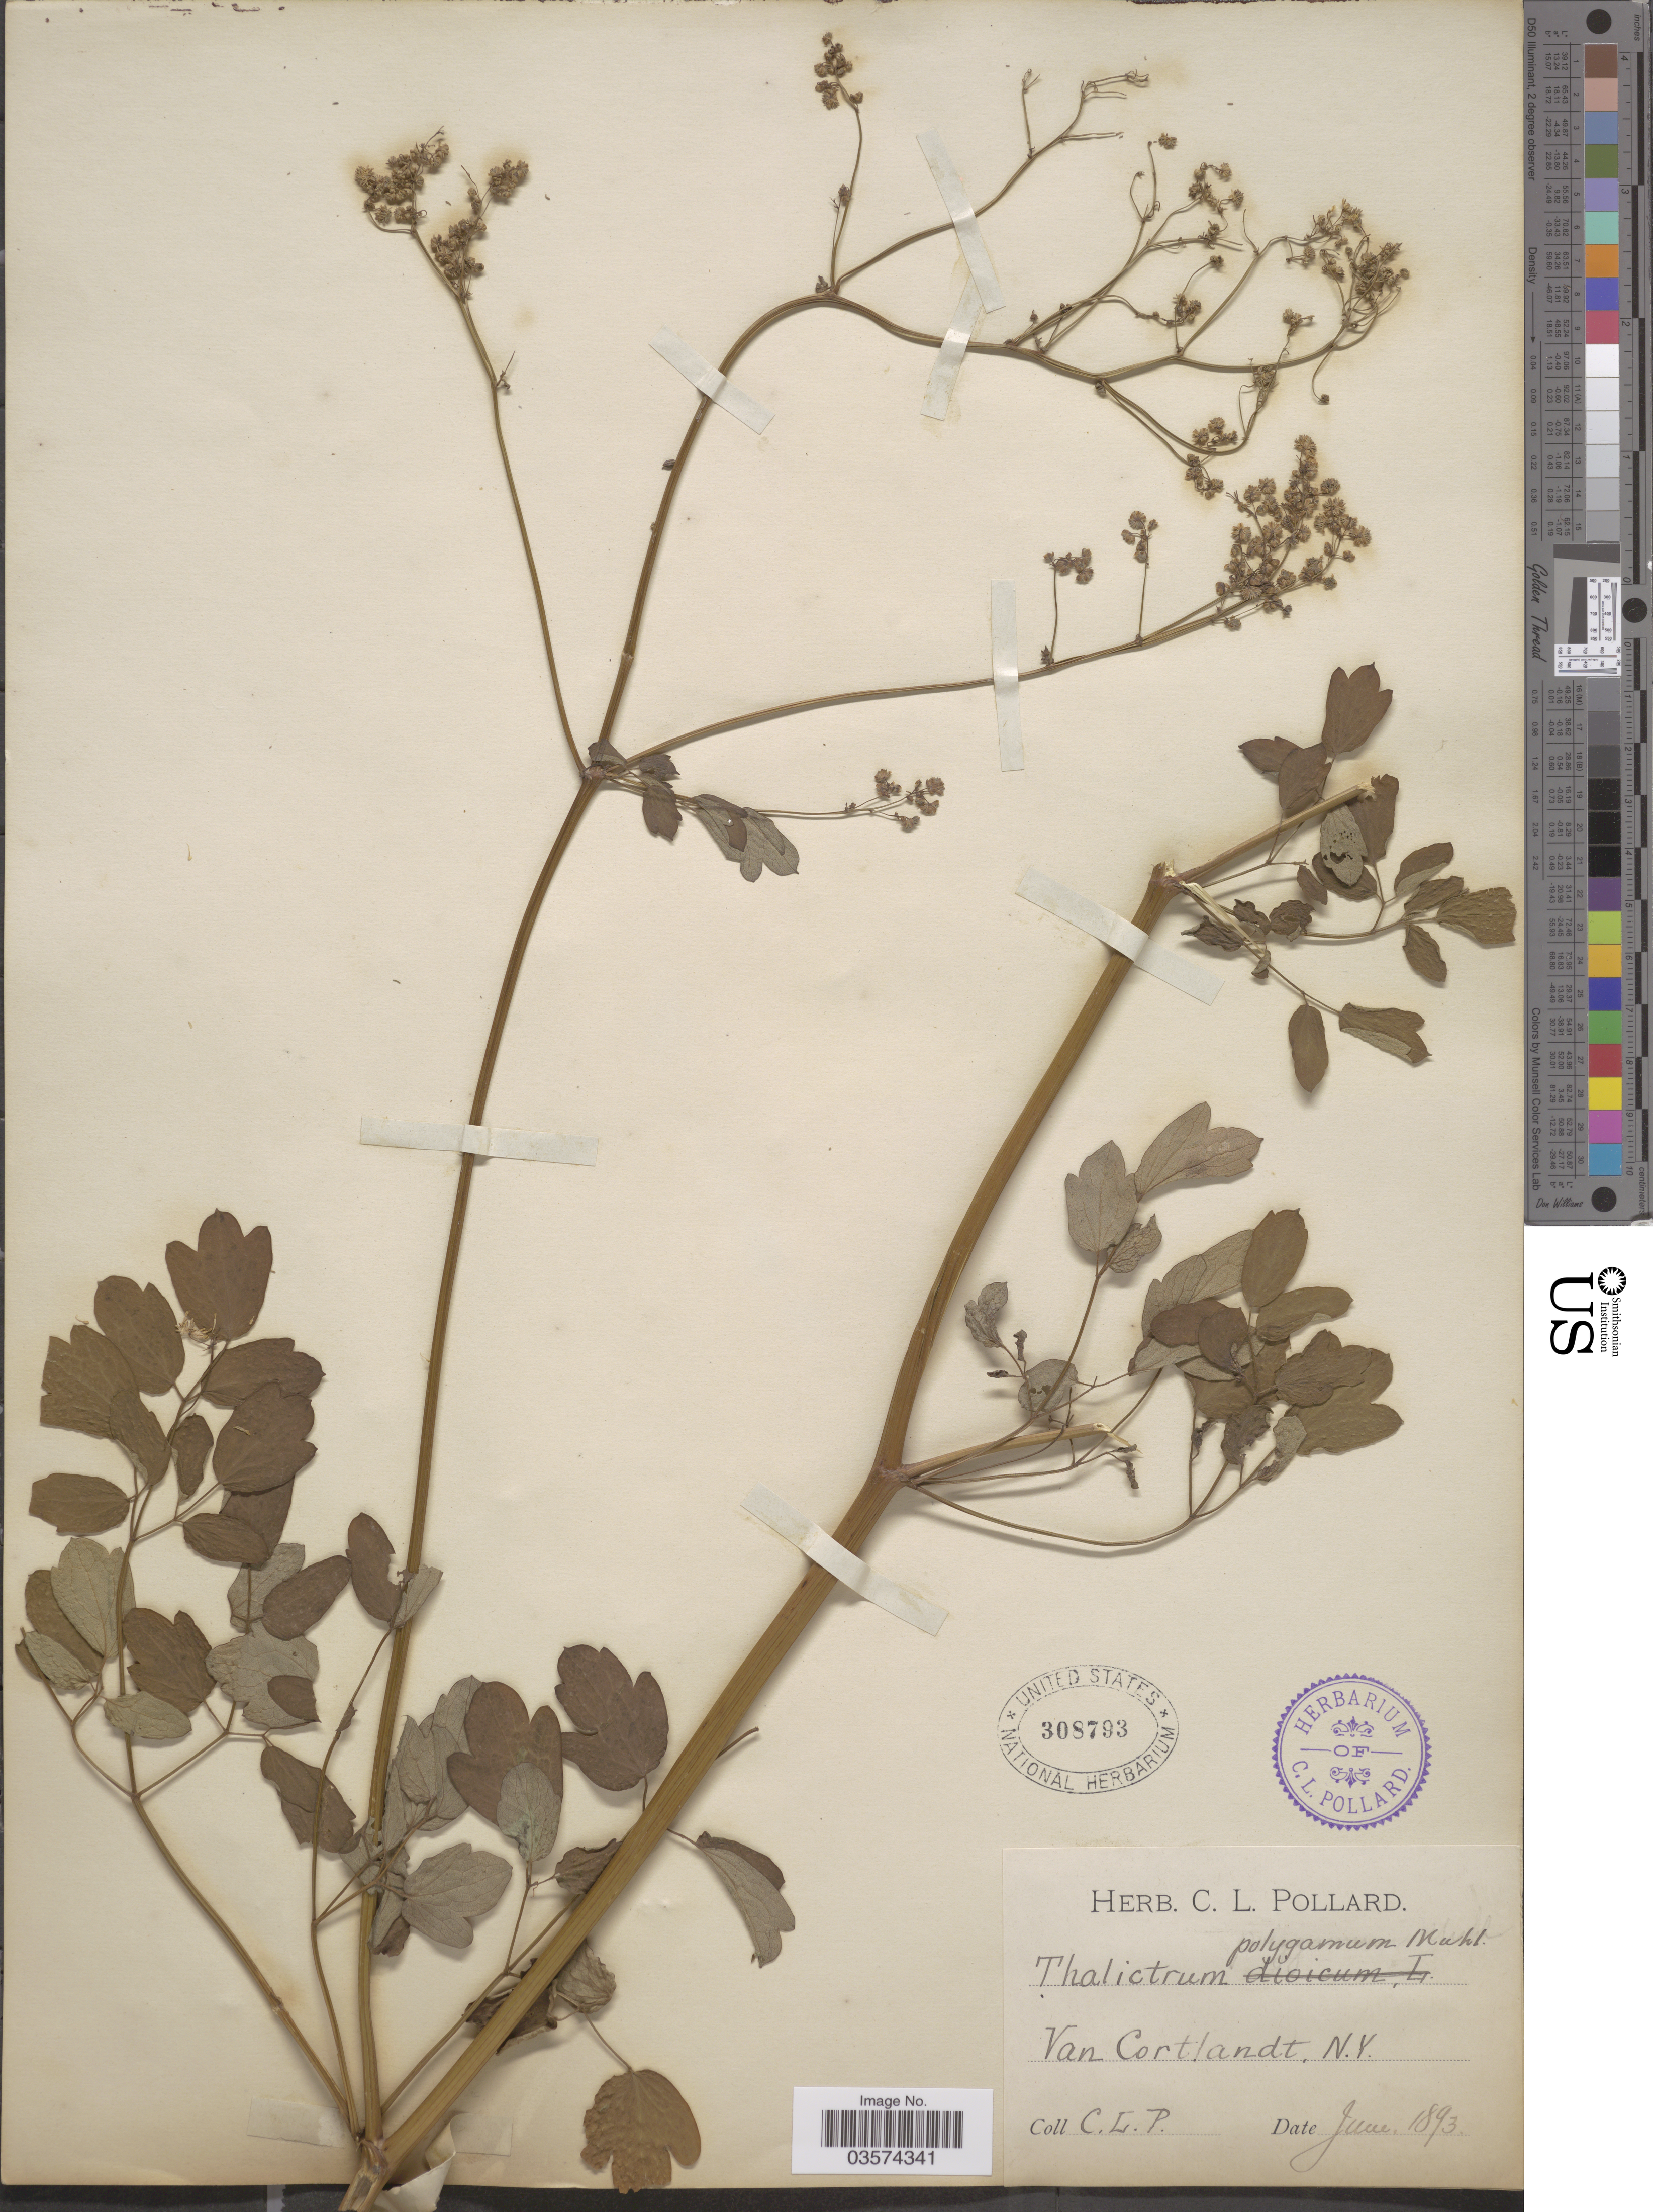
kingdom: Plantae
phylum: Tracheophyta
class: Magnoliopsida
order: Ranunculales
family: Ranunculaceae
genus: Thalictrum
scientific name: Thalictrum pubescens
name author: Pursh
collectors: C. L. Pollard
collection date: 1893-06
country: United States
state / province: New York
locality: Van Cortlandt.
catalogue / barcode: US 308793